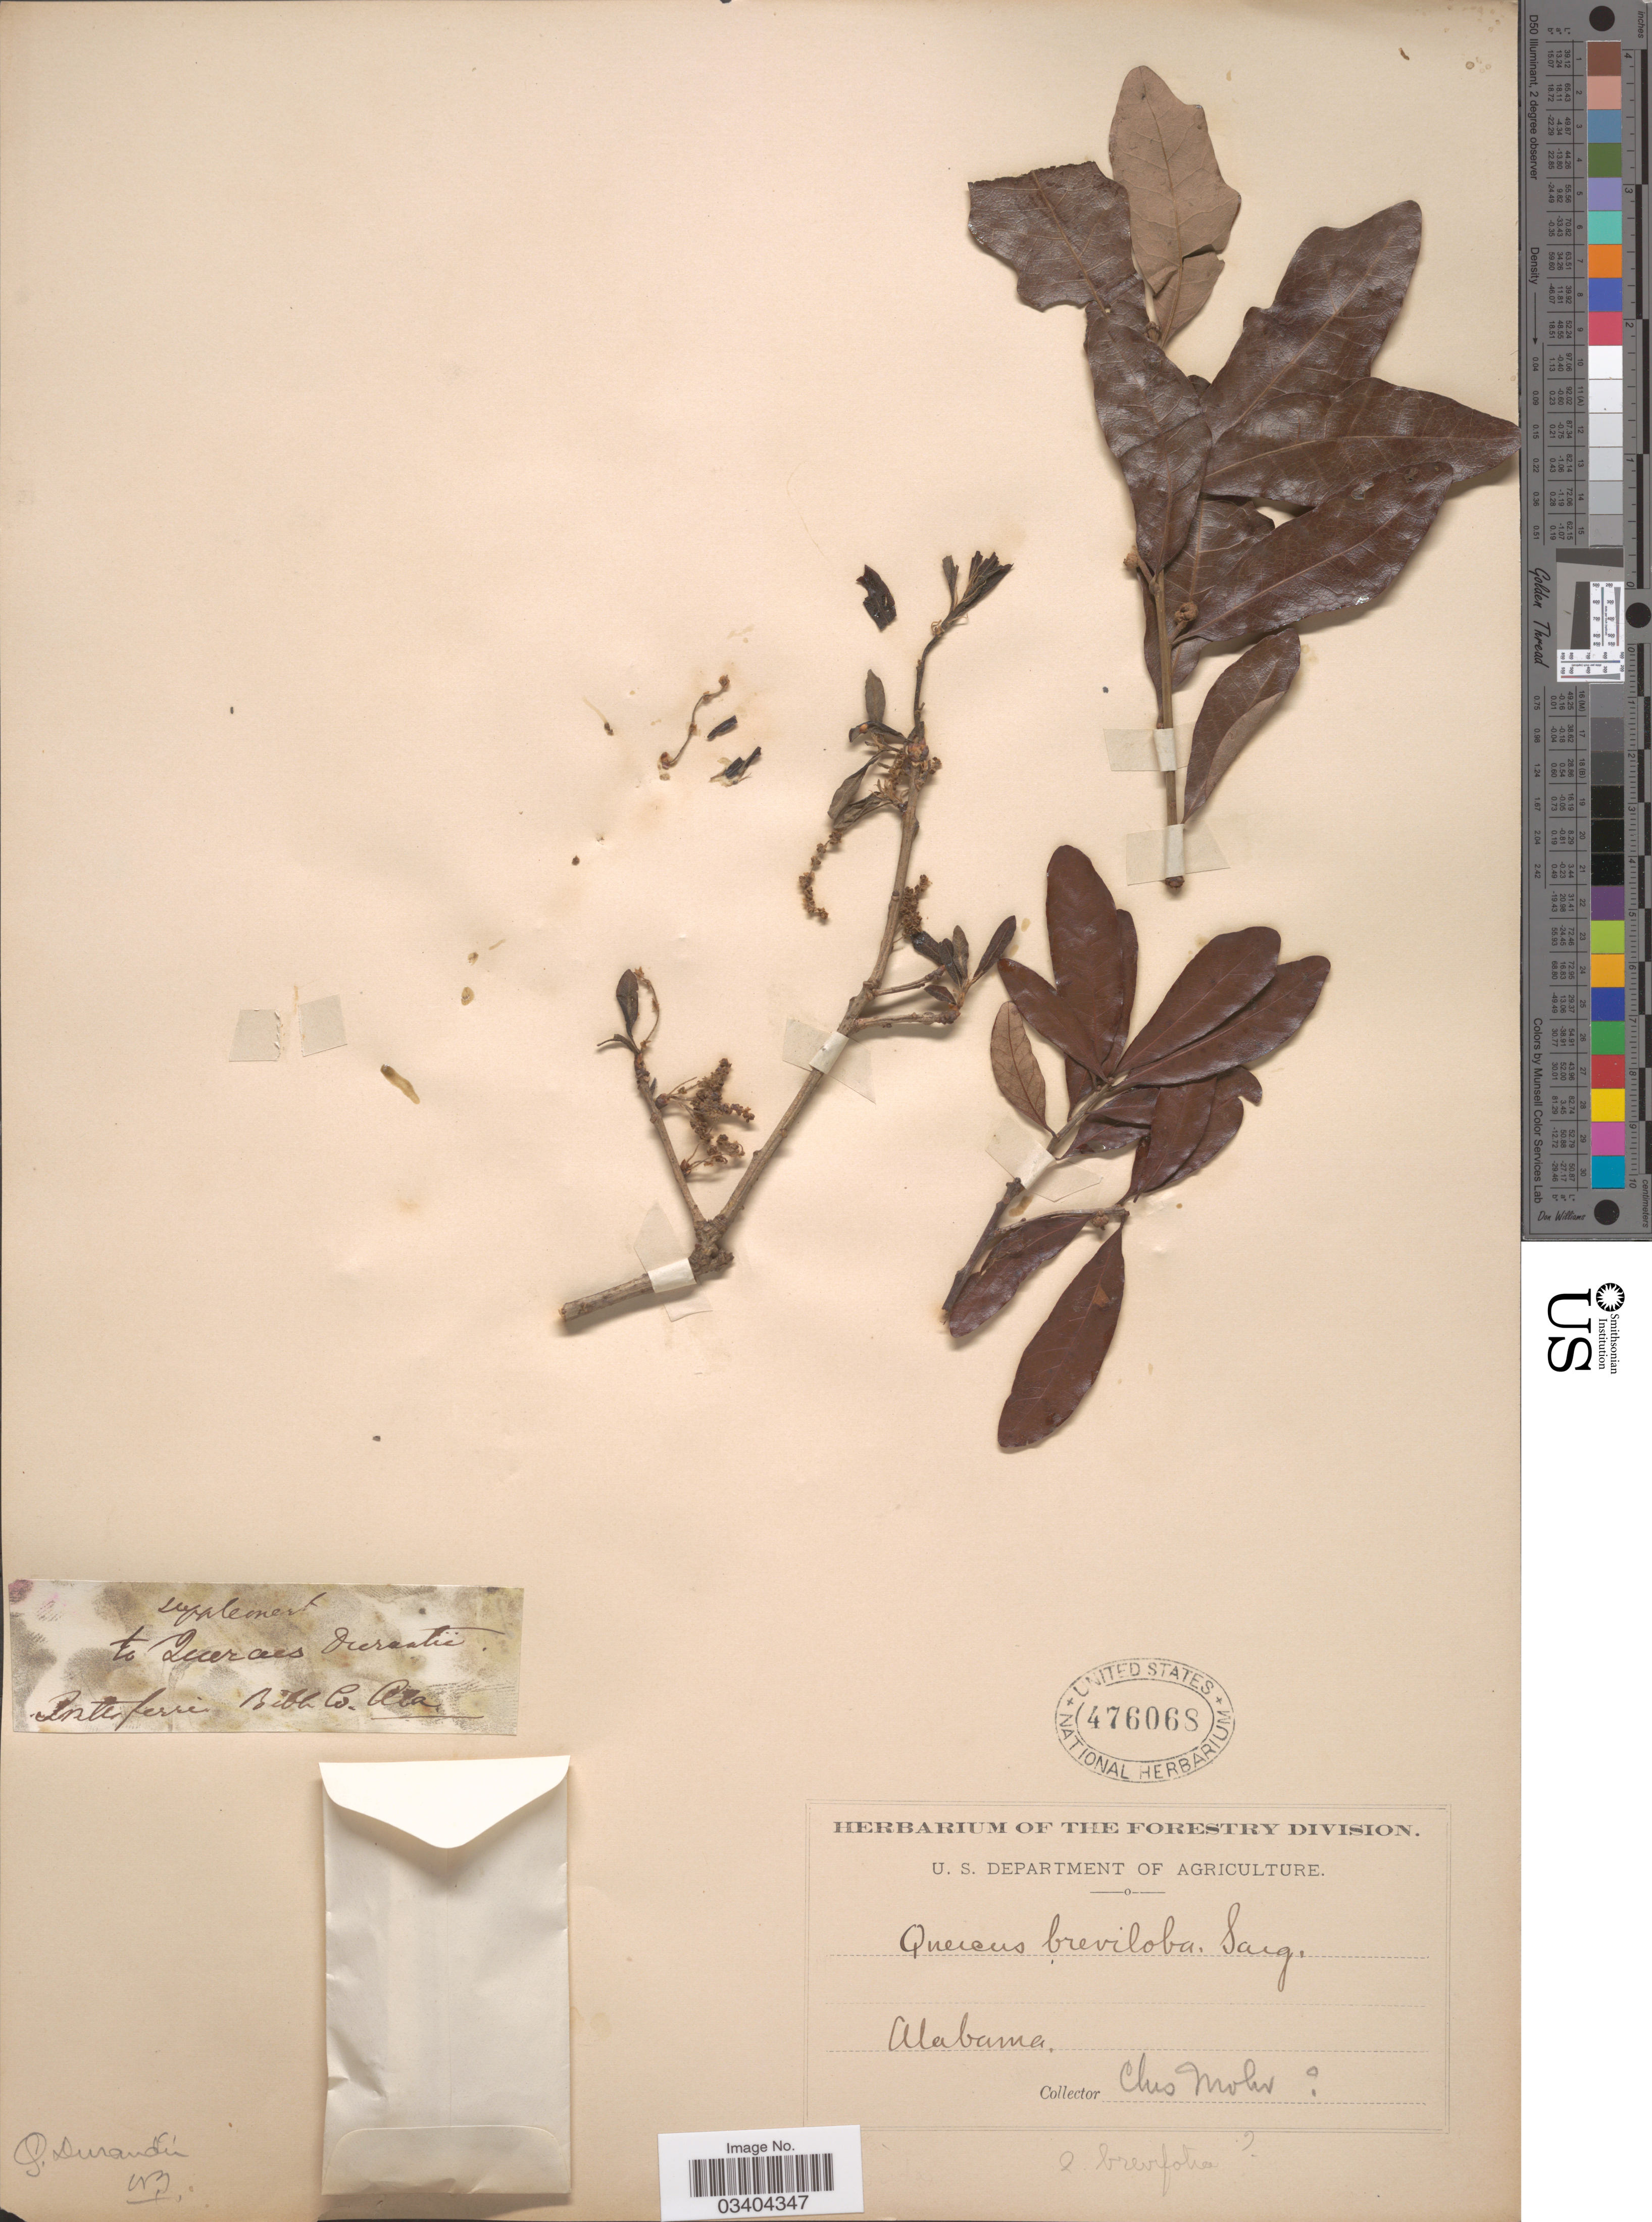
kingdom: Plantae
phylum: Tracheophyta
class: Magnoliopsida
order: Fagales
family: Fagaceae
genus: Quercus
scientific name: Quercus durandii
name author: Buckley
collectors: C. T. Mohr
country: United States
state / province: Alabama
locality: Interferrir [interpreted] Bibb Co.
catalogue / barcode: US 476068